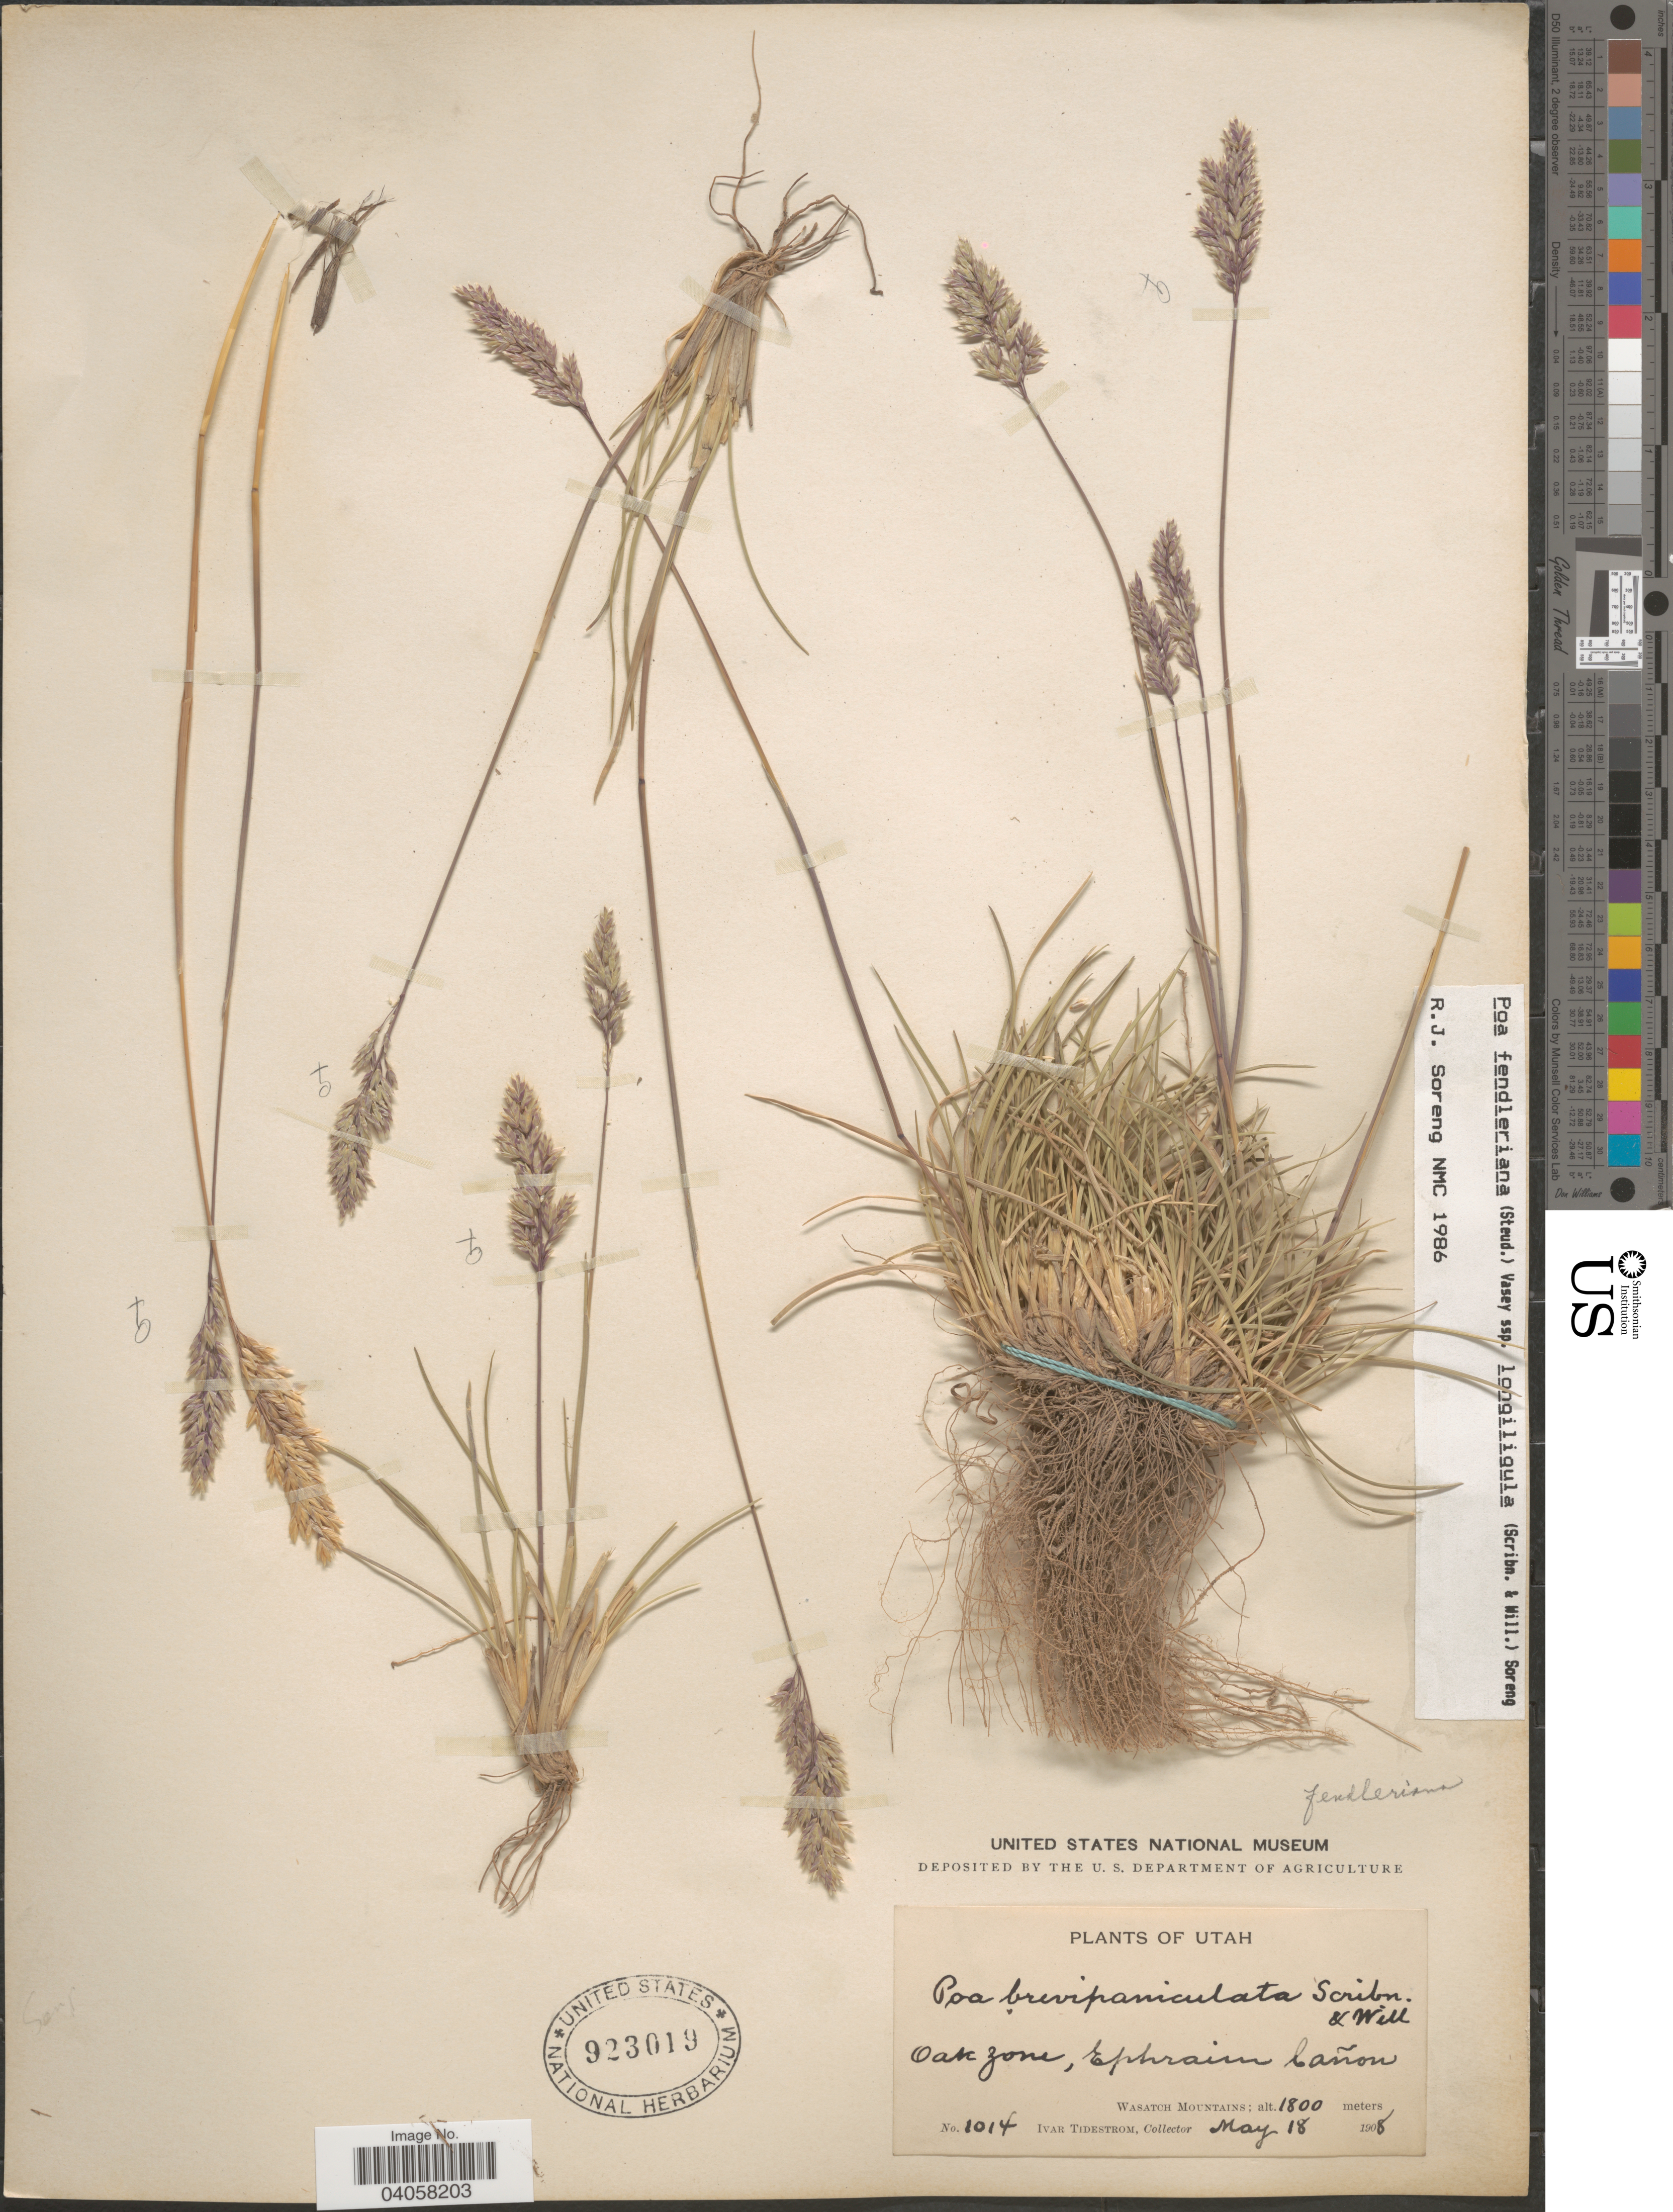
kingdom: Plantae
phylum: Tracheophyta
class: Liliopsida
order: Poales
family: Poaceae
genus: Poa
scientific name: Poa fendleriana subsp. longiligula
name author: (Scribn. & T.A. Williams) Soreng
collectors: I. F. Tidestrom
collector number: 1014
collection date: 1908-05-18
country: United States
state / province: Utah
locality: Oak zone, Ephraim Cañon. Wasatch Mountains.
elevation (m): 1800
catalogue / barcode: US 923019